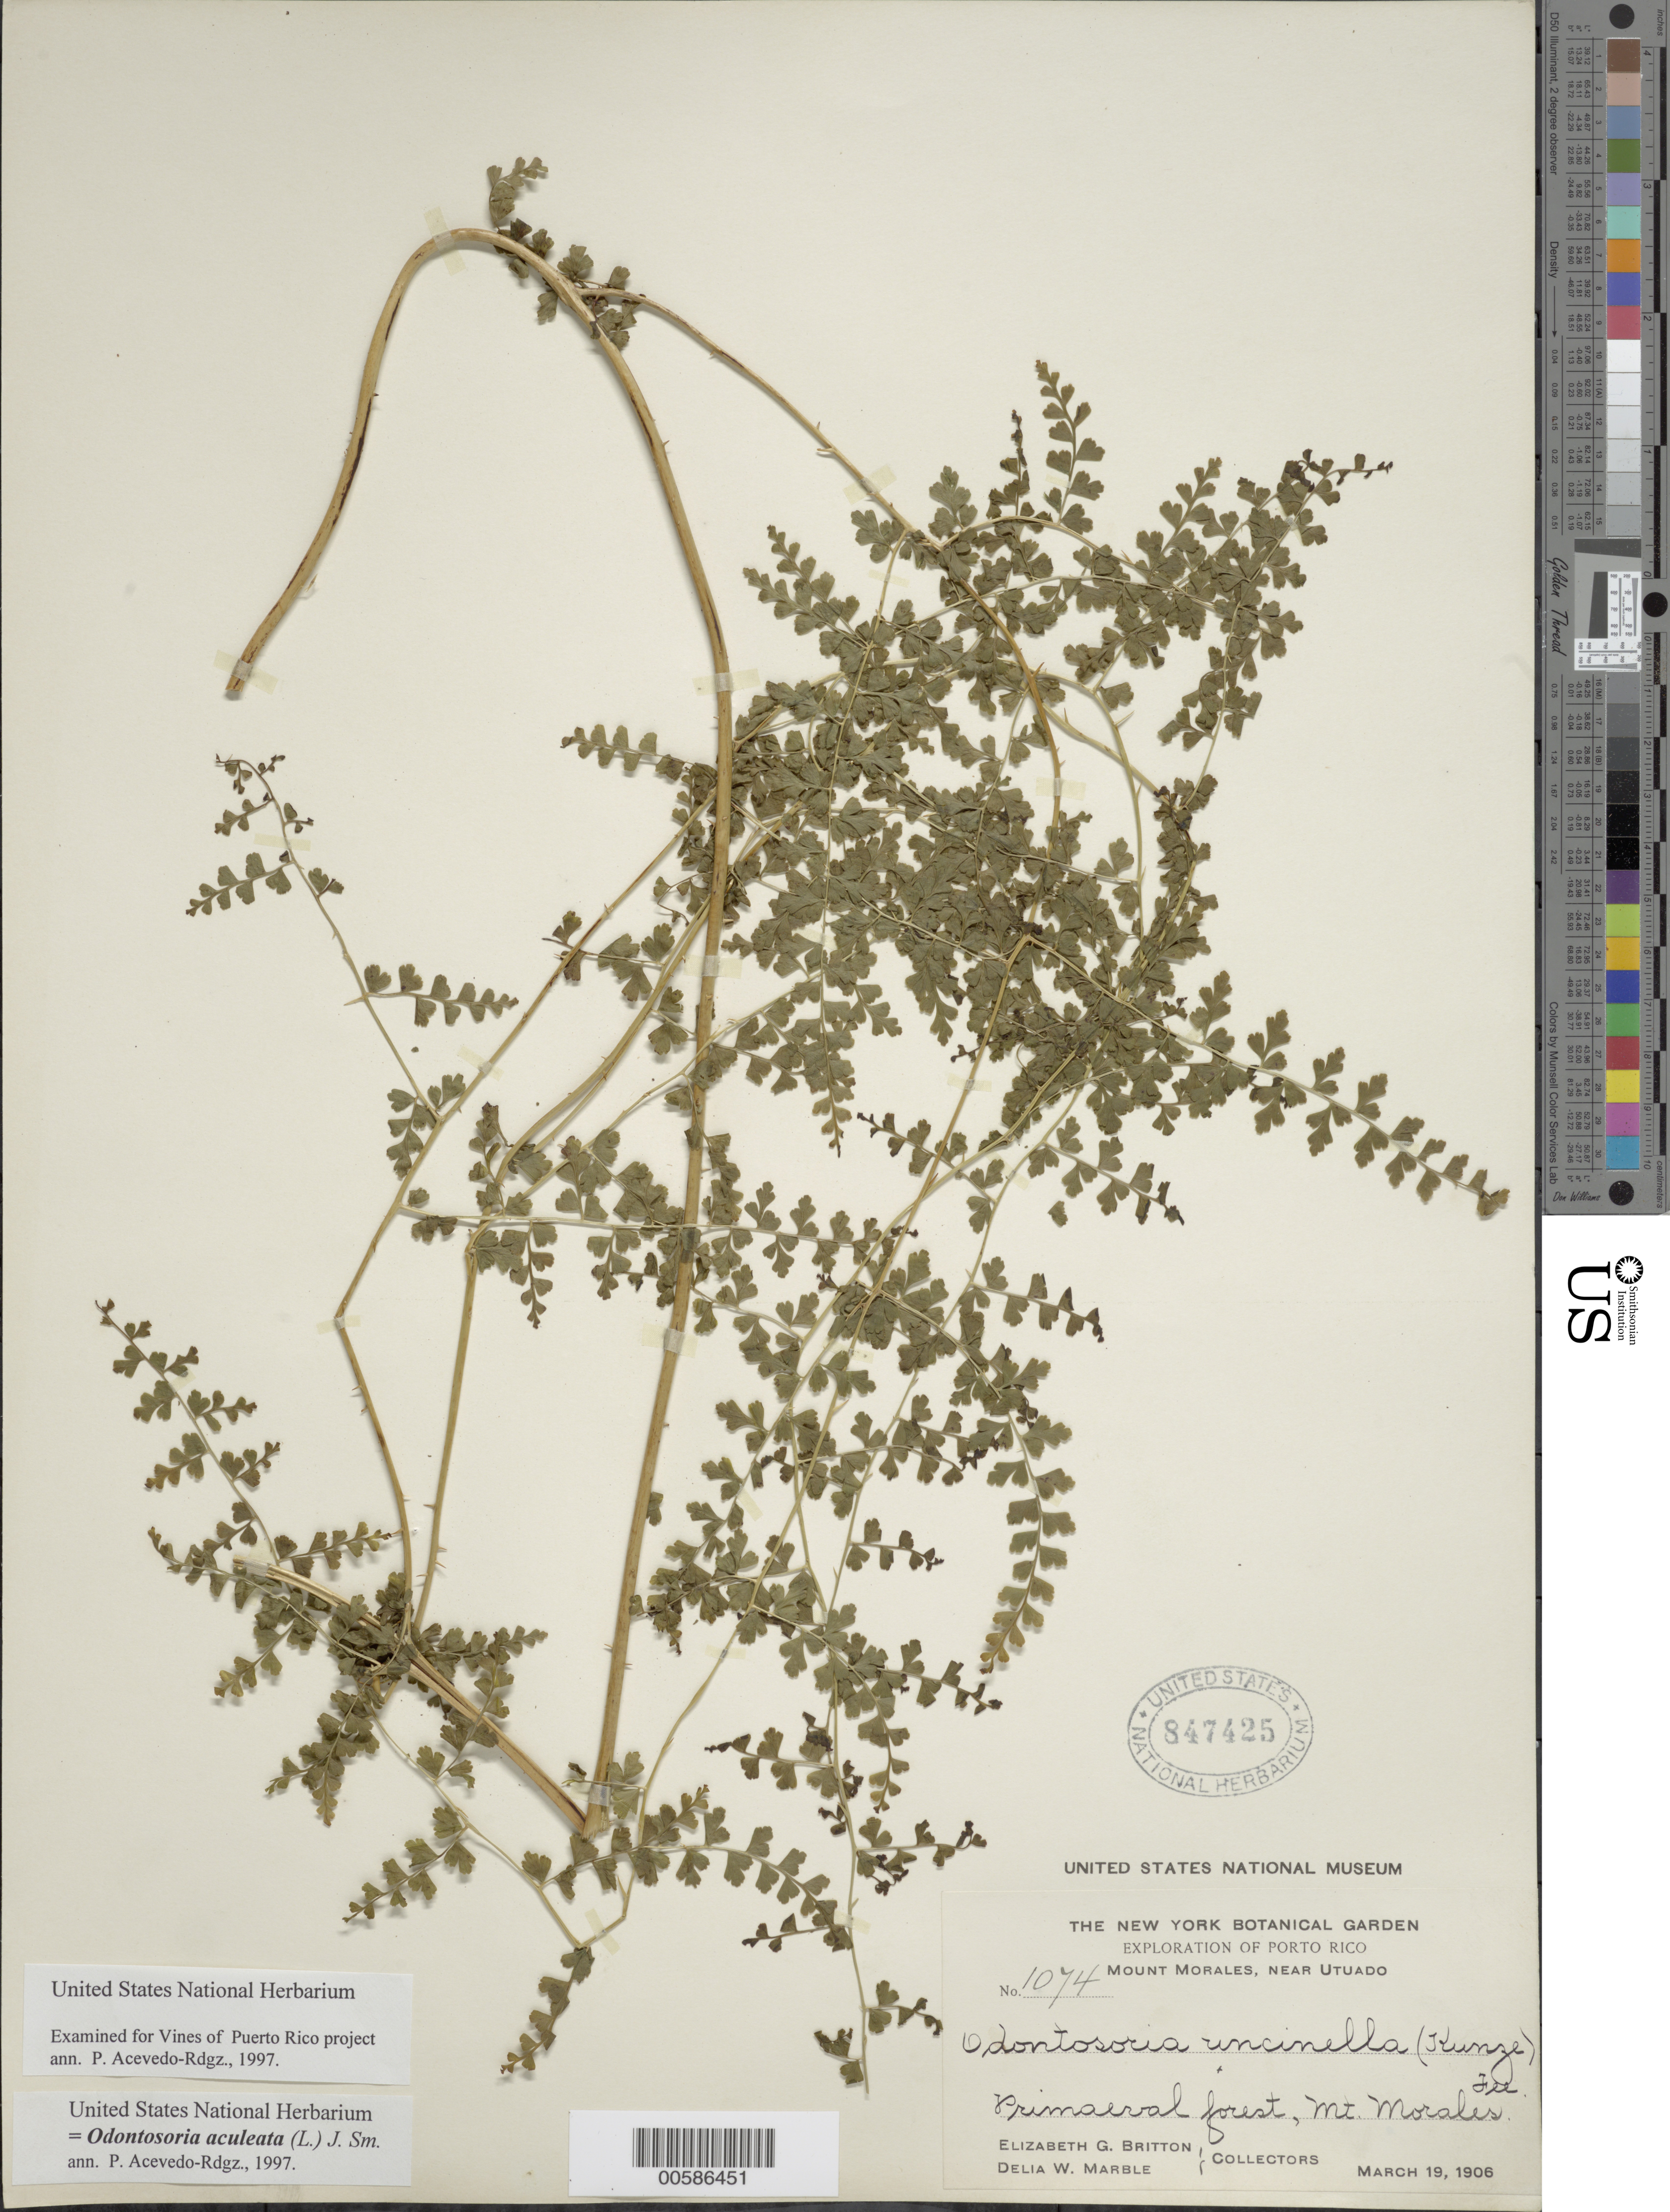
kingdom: Plantae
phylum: Tracheophyta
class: Polypodiopsida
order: Polypodiales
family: Lindsaeaceae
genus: Odontosoria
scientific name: Odontosoria aculeata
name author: (L.) J. Sm.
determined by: Acevedo-Rodríguez, P., (BOT), Smithsonian Institution - National Museum of Natural History (UNITED STATES)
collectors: E. G. Britton & D. W. Marble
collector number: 1074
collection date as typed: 19 Mar 1906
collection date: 1906-03-19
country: Puerto Rico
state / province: Utuado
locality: Mount Morales, near Utuado. Primaeval forest.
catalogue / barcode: US 847425